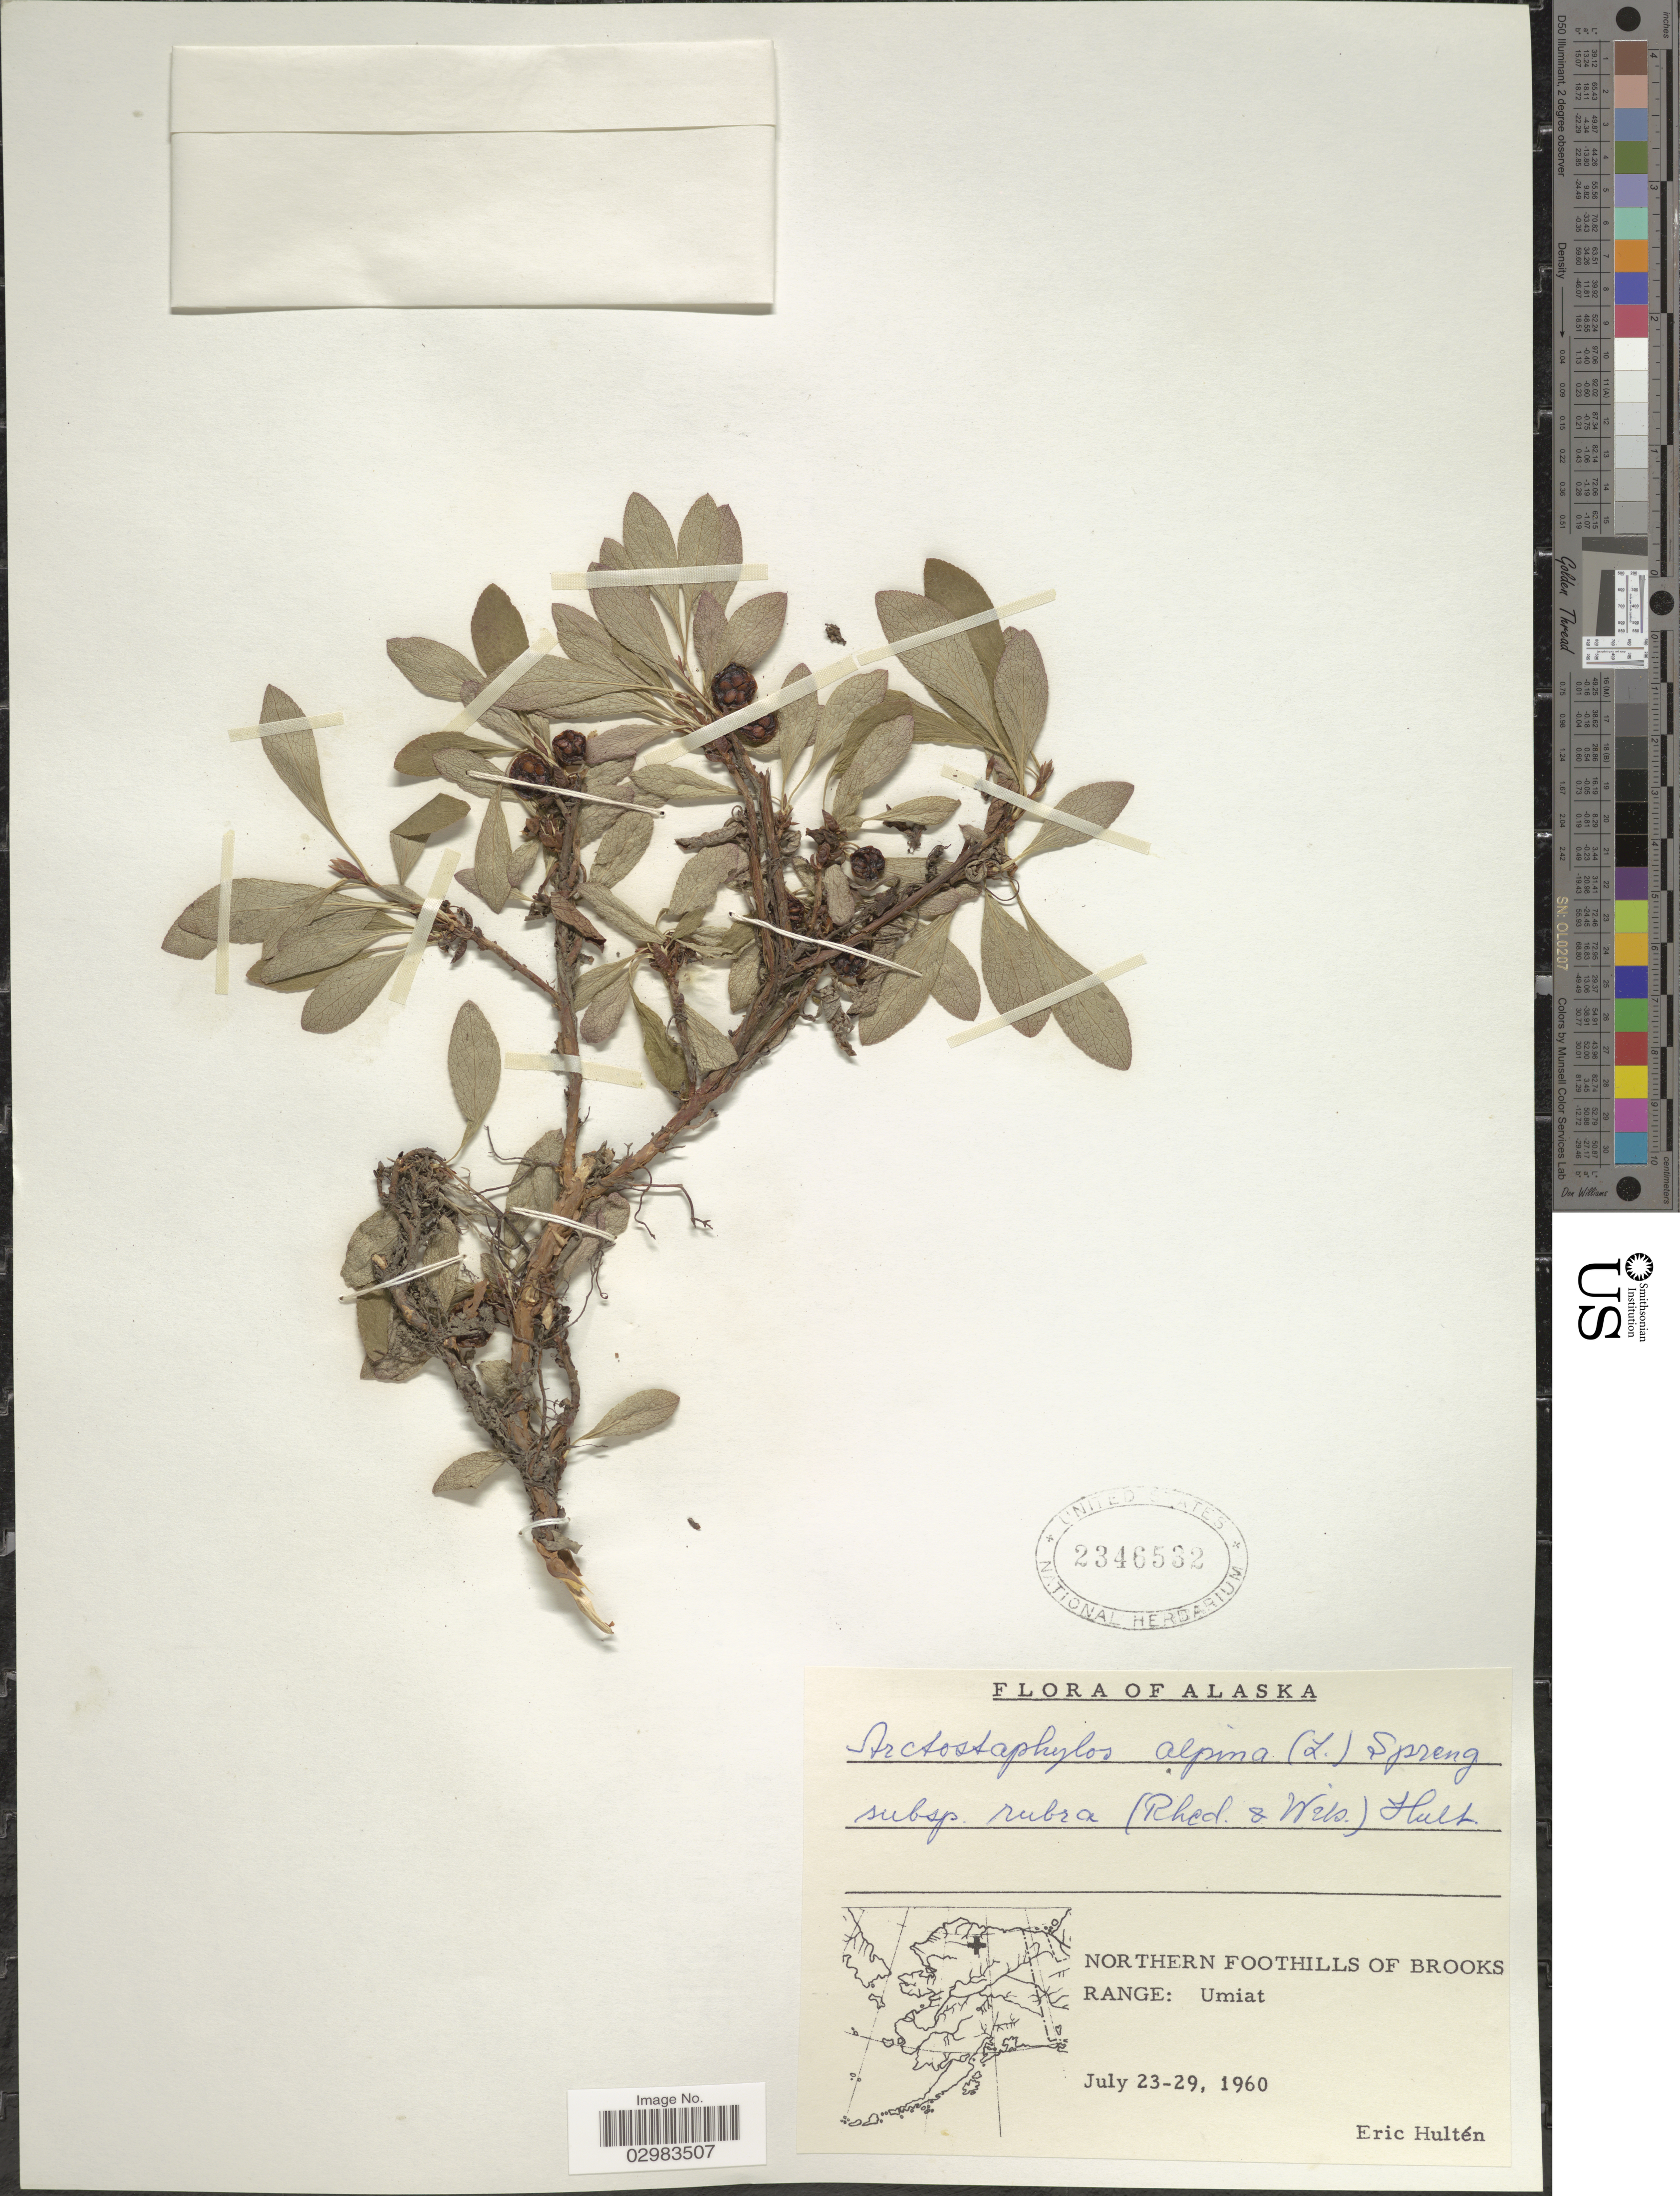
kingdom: Plantae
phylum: Tracheophyta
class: Magnoliopsida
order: Ericales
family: Ericaceae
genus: Arctostaphylos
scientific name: Arctostaphylos alpina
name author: (L.) Spreng.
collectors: E. G. Hultén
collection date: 1960-07-23/1960-07-29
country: United States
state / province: Alaska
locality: Northern Foothills of Brooks Range: Umiat.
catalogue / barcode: US 2346532